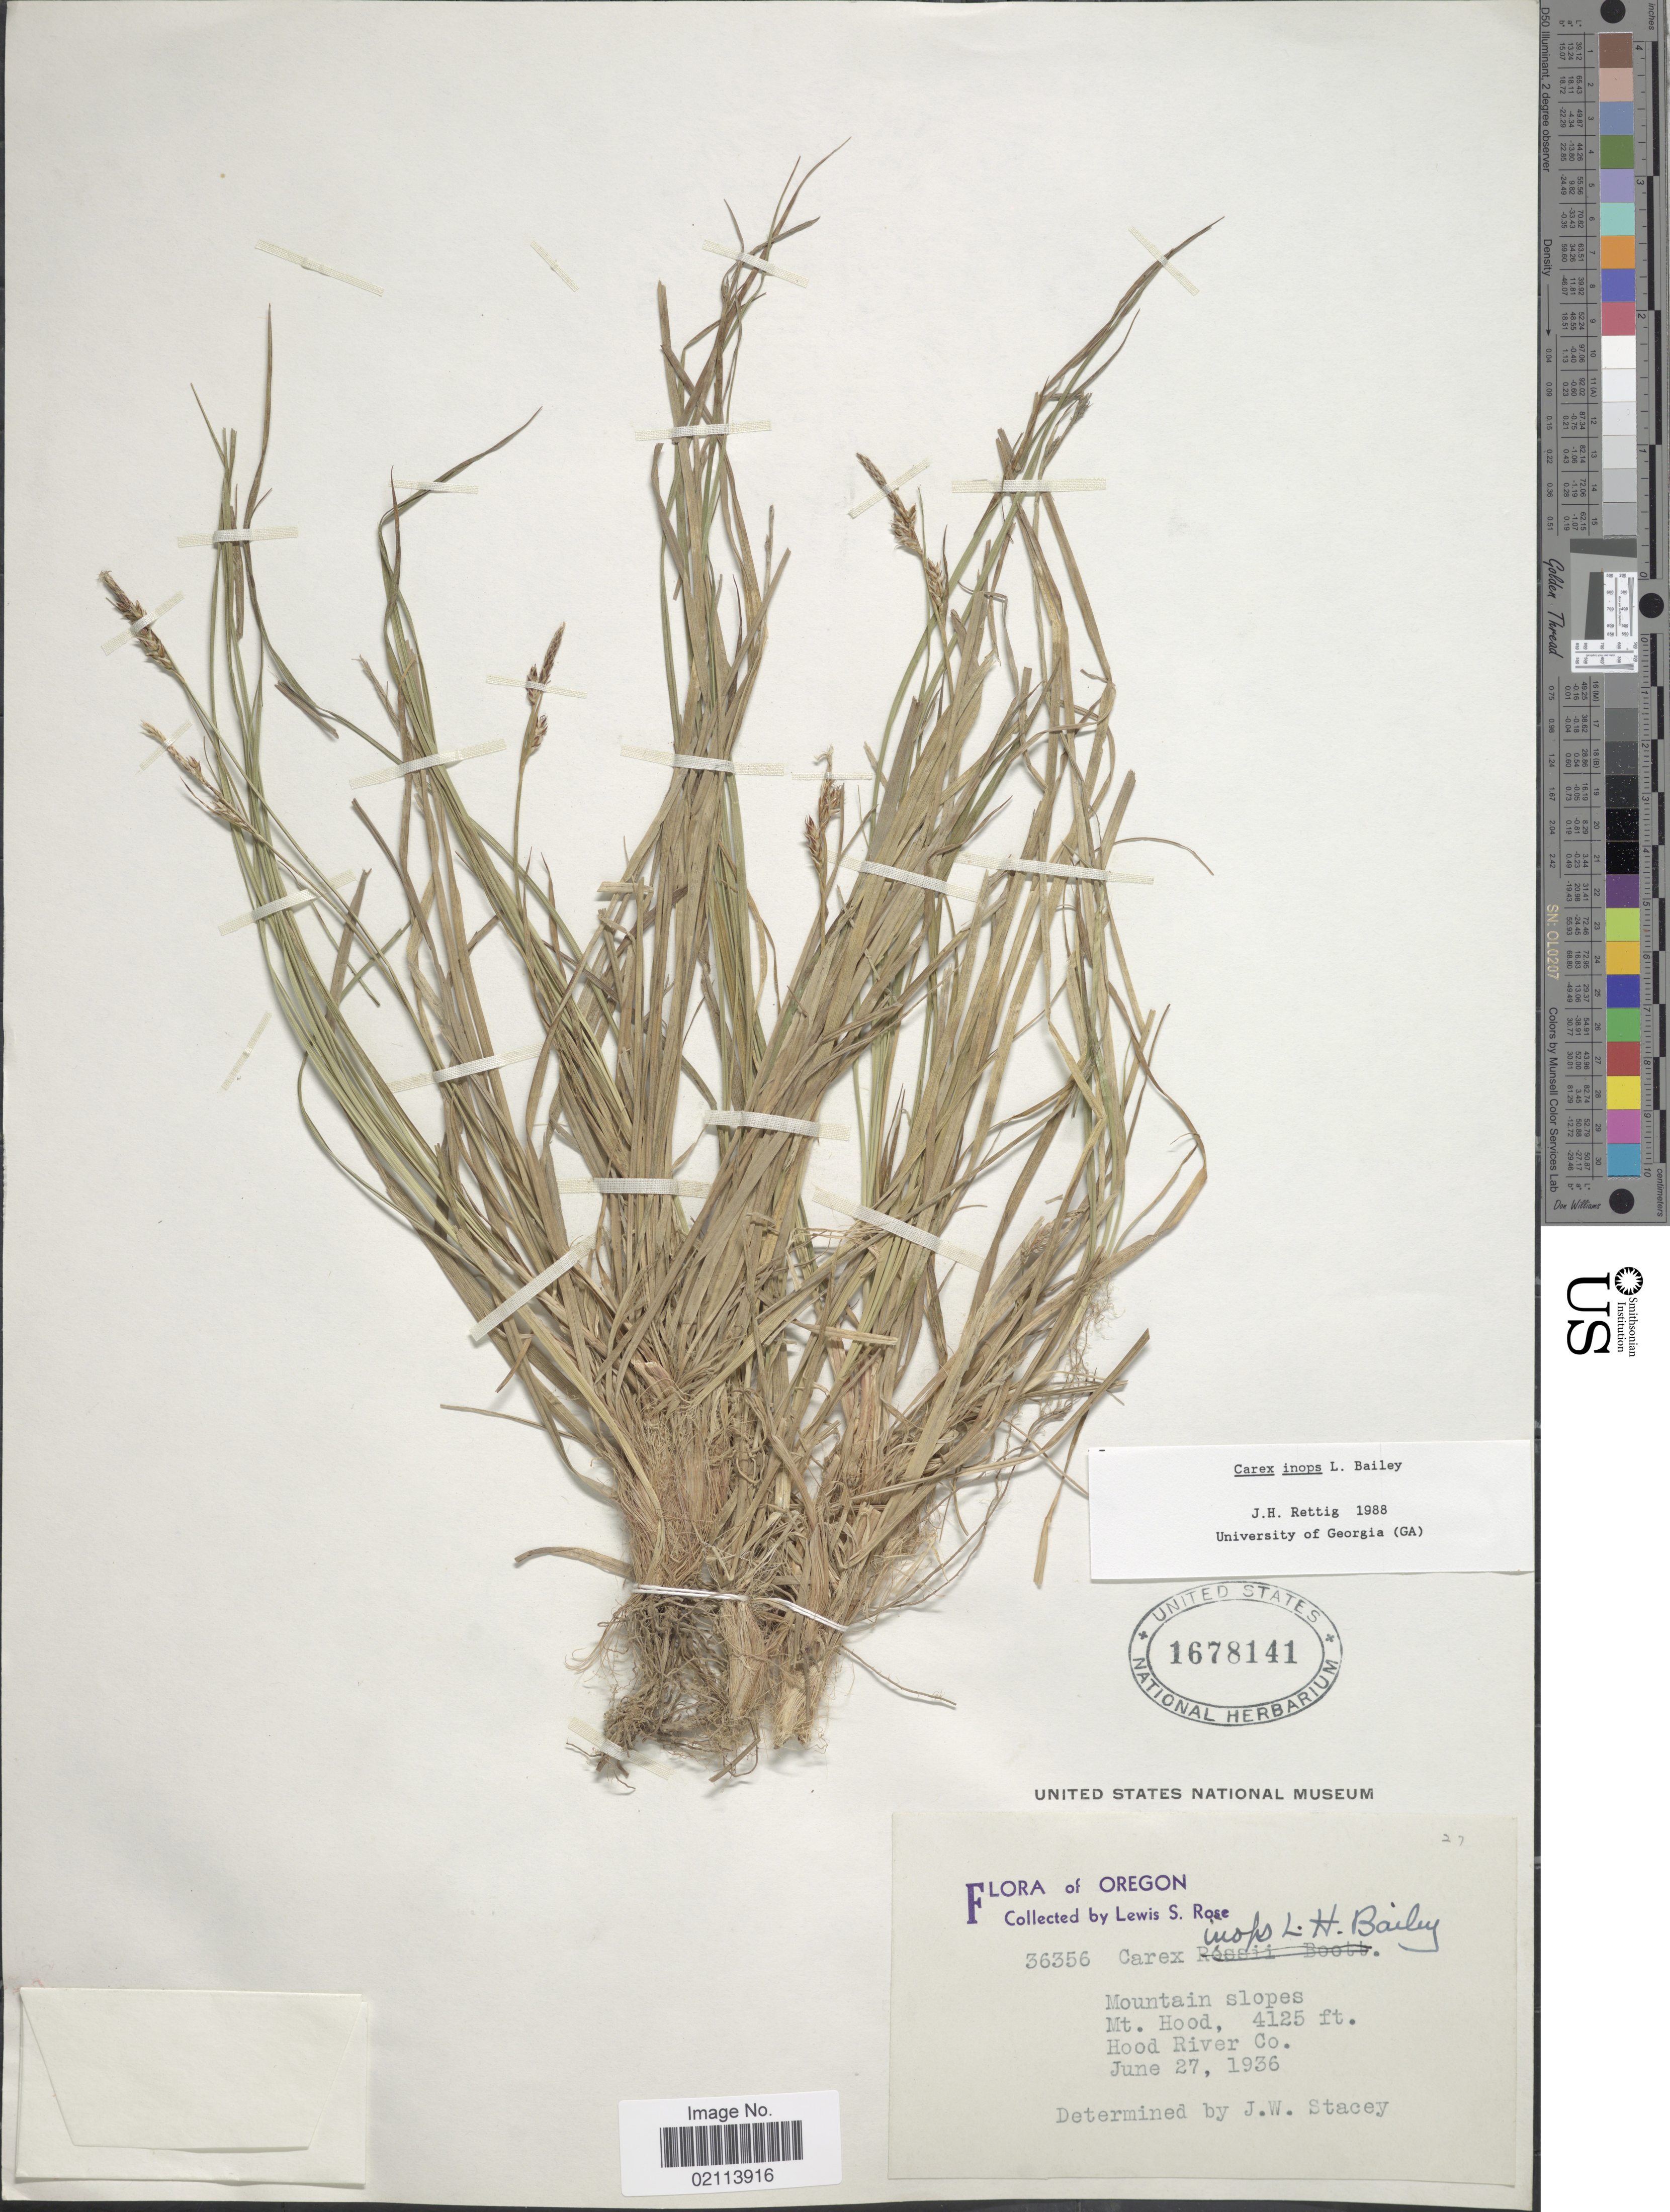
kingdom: Plantae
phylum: Tracheophyta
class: Liliopsida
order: Poales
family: Cyperaceae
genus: Carex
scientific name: Carex inops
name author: L.H. Bailey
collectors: L. S. Rose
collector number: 36356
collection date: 1936-06-27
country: United States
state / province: Oregon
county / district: Hood River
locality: Mountain slopes, Mt. Hood, Hood River Co.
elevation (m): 1257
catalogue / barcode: US 1678141